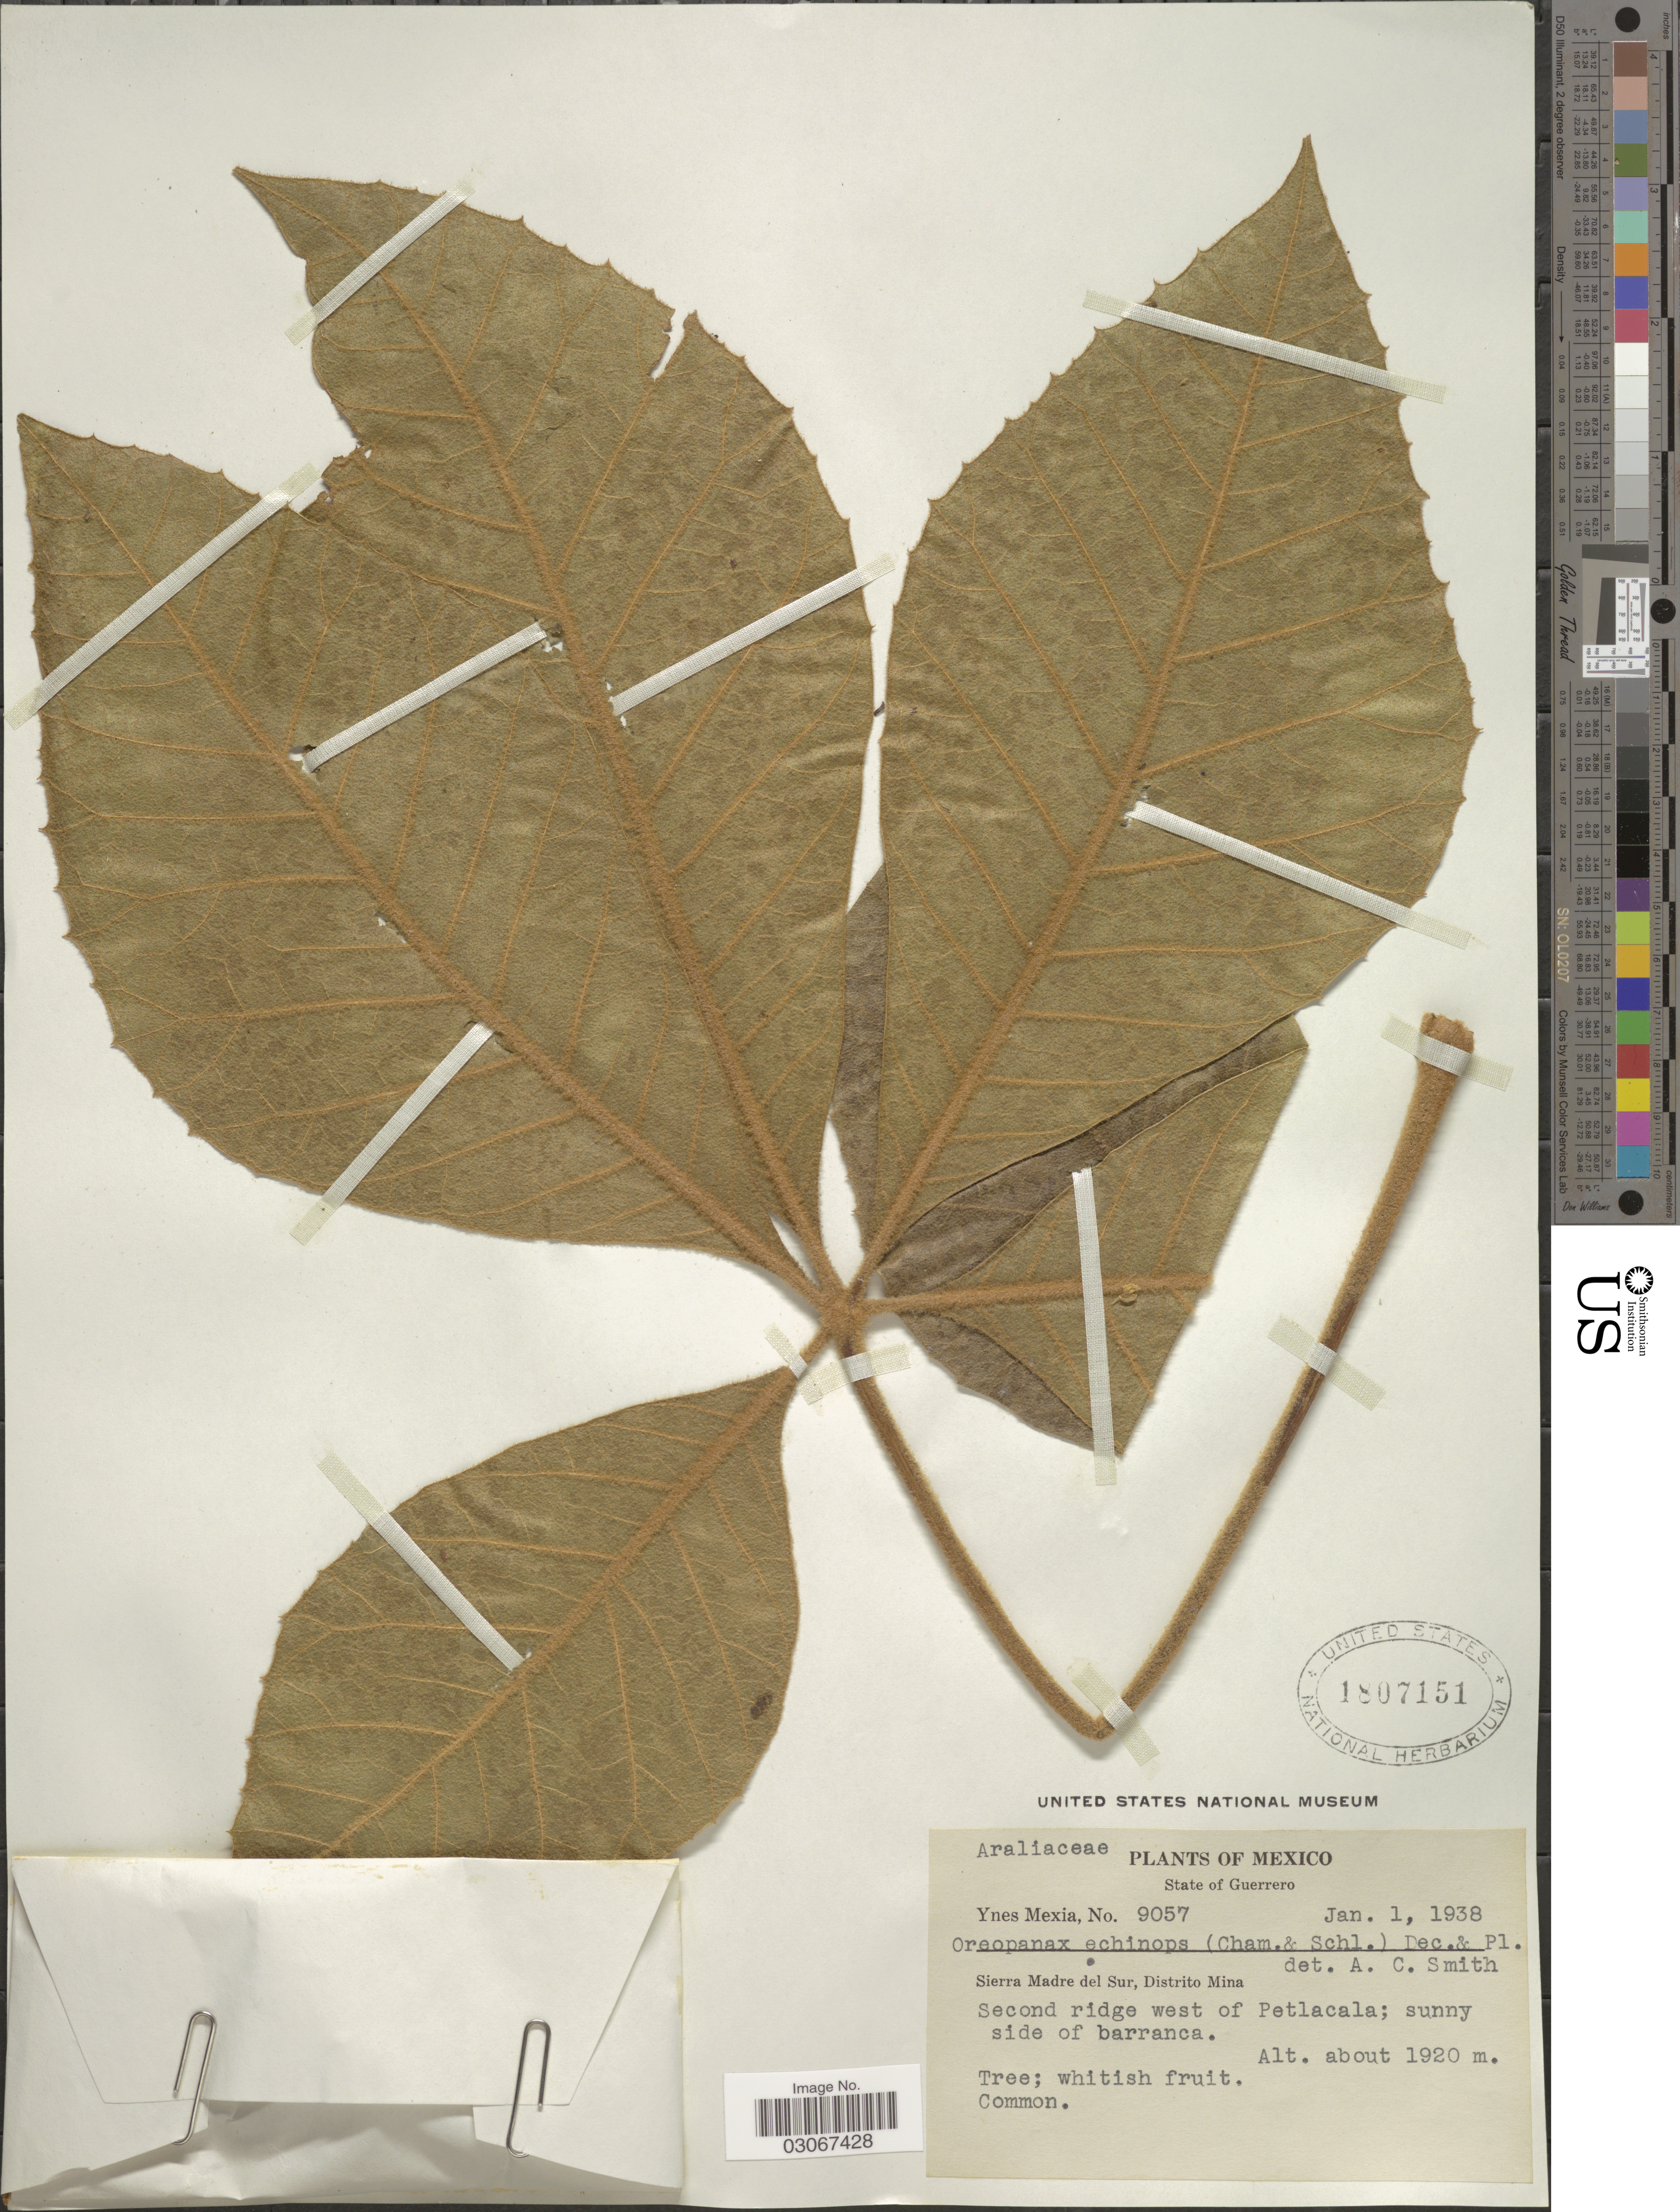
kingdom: Plantae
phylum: Tracheophyta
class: Magnoliopsida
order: Apiales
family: Araliaceae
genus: Oreopanax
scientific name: Oreopanax echinops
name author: (Schltdl. & Cham.) Decne. & Planch.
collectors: Y. Mexia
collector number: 9057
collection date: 1938-01-01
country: Mexico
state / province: Guerrero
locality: Sierra Madre del Sur, Distrito Mina, Second ridge west of Petlacala.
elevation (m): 1920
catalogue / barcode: US 1807151